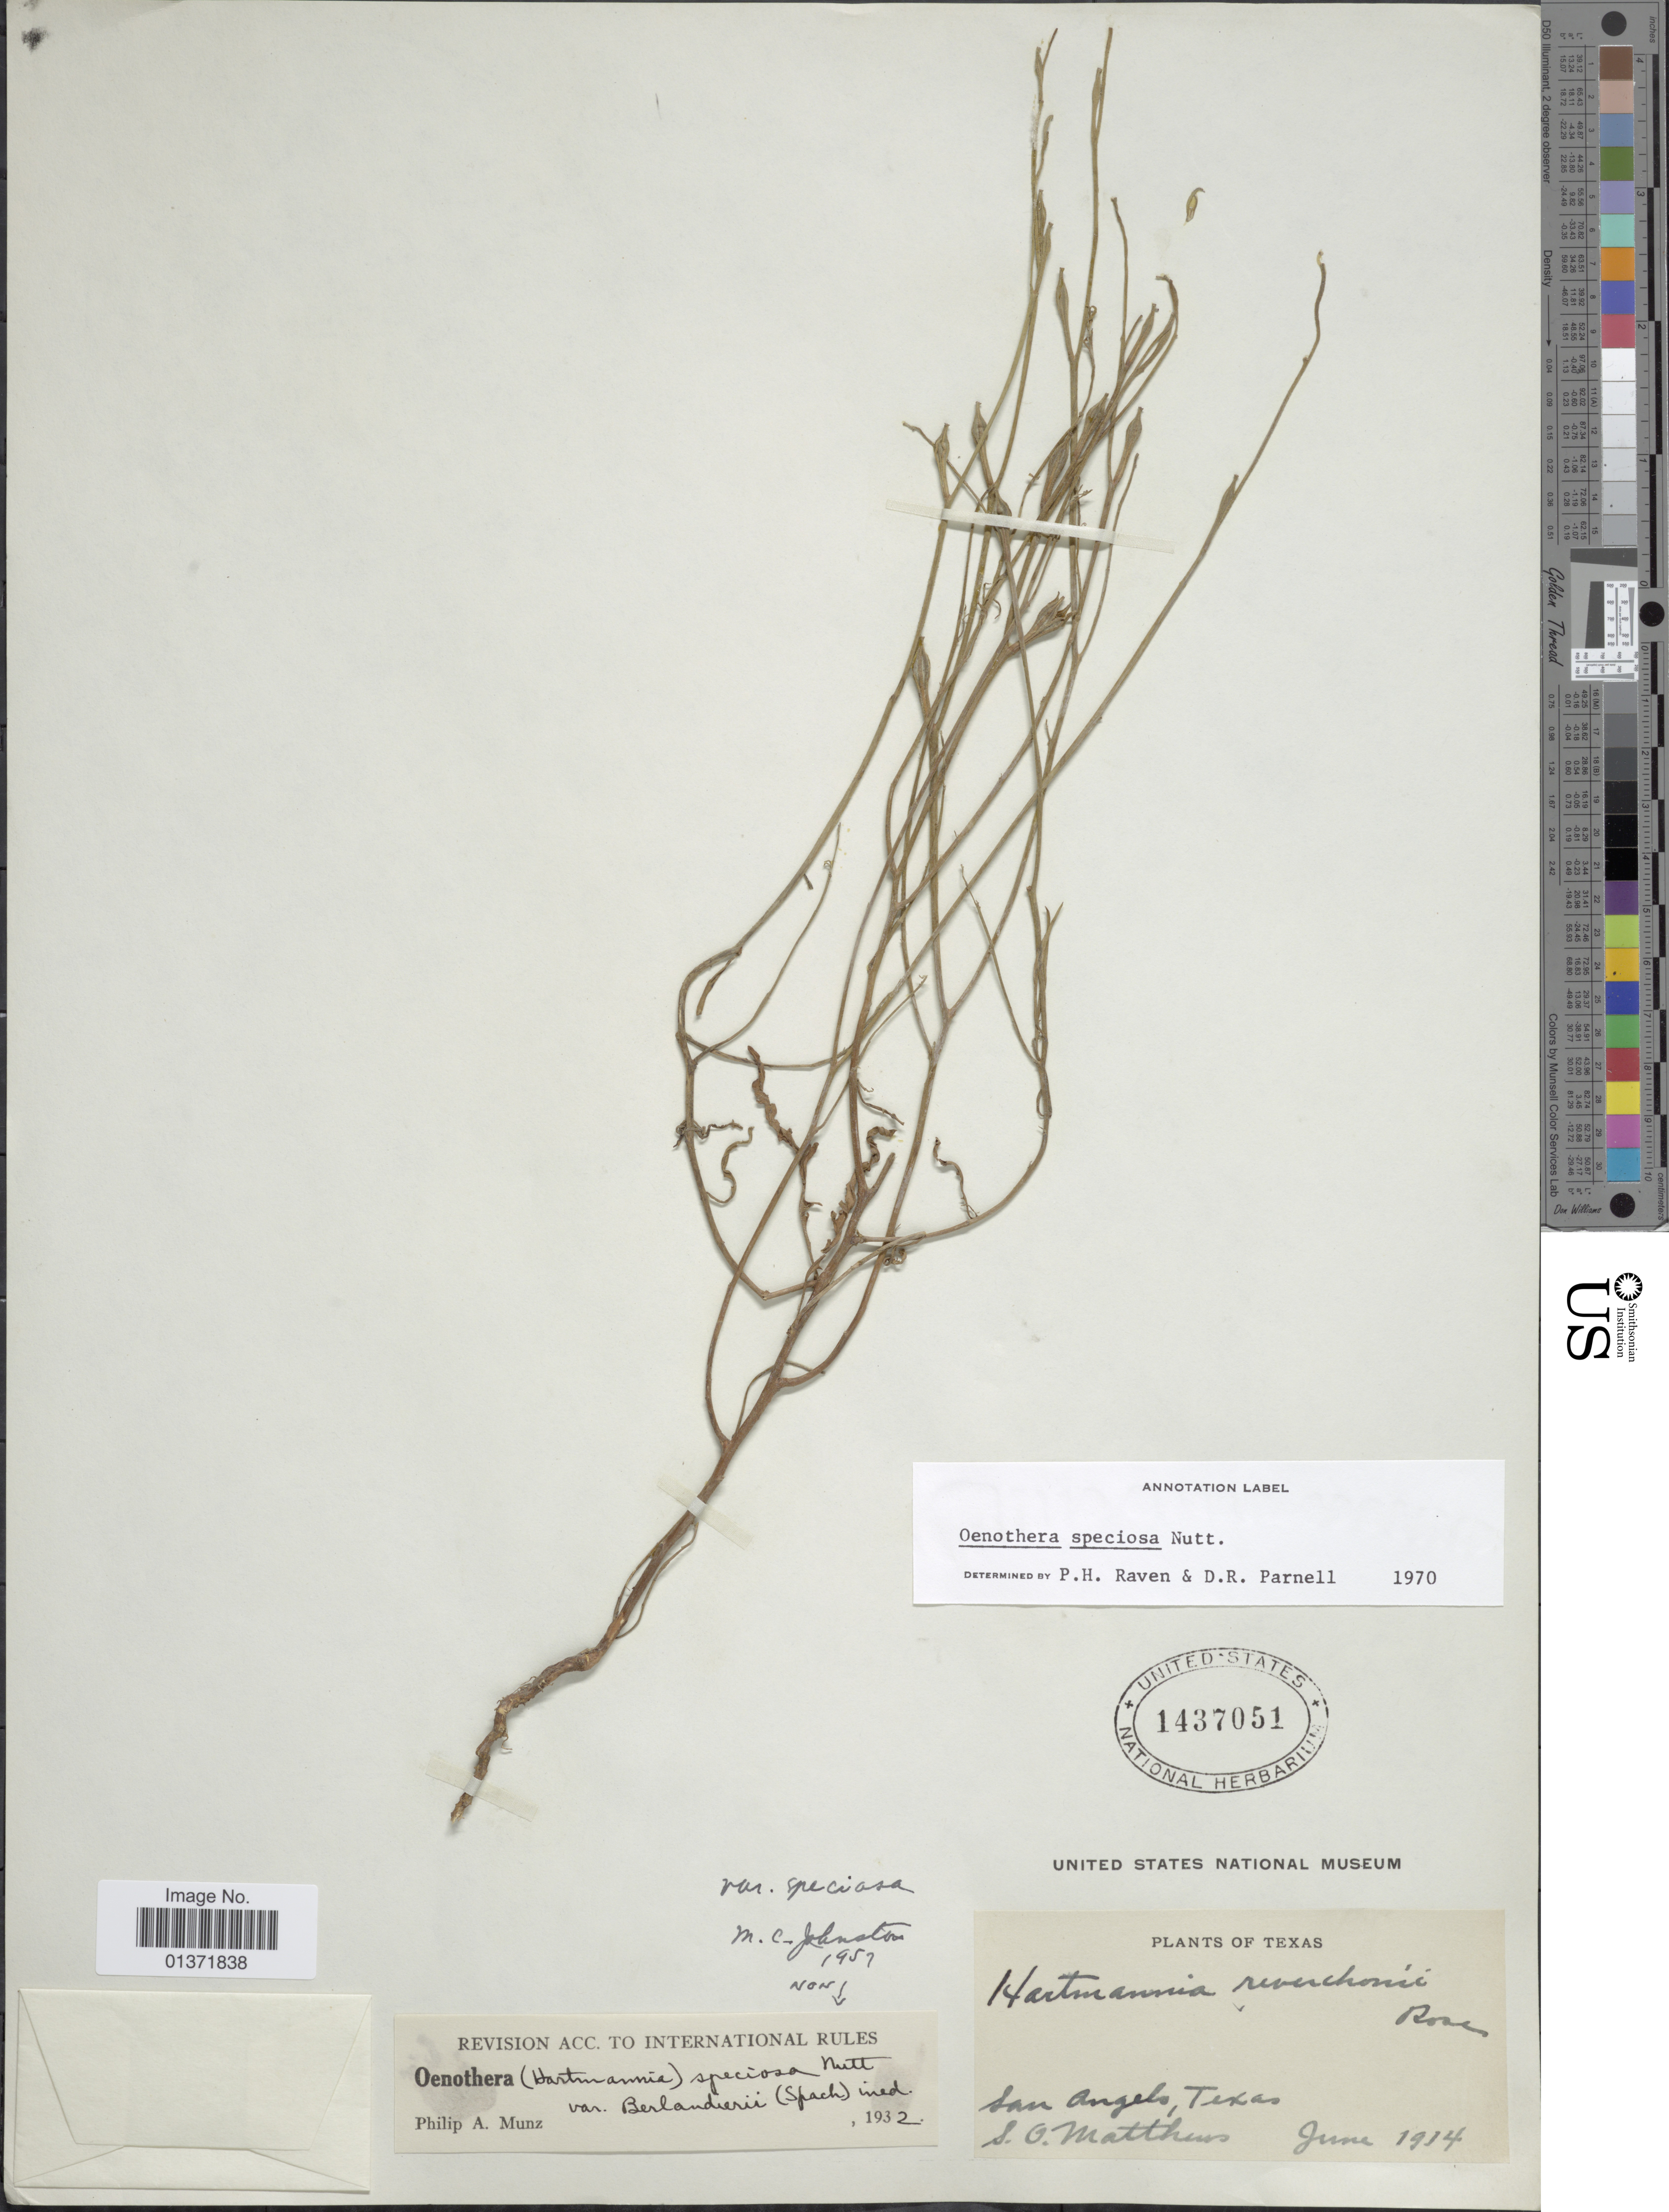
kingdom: Plantae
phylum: Tracheophyta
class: Magnoliopsida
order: Myrtales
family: Onagraceae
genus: Oenothera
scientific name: Oenothera speciosa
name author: Nutt.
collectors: S. Matthaus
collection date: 1914-06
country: United States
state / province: Texas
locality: San Anges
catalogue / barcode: US 1437051